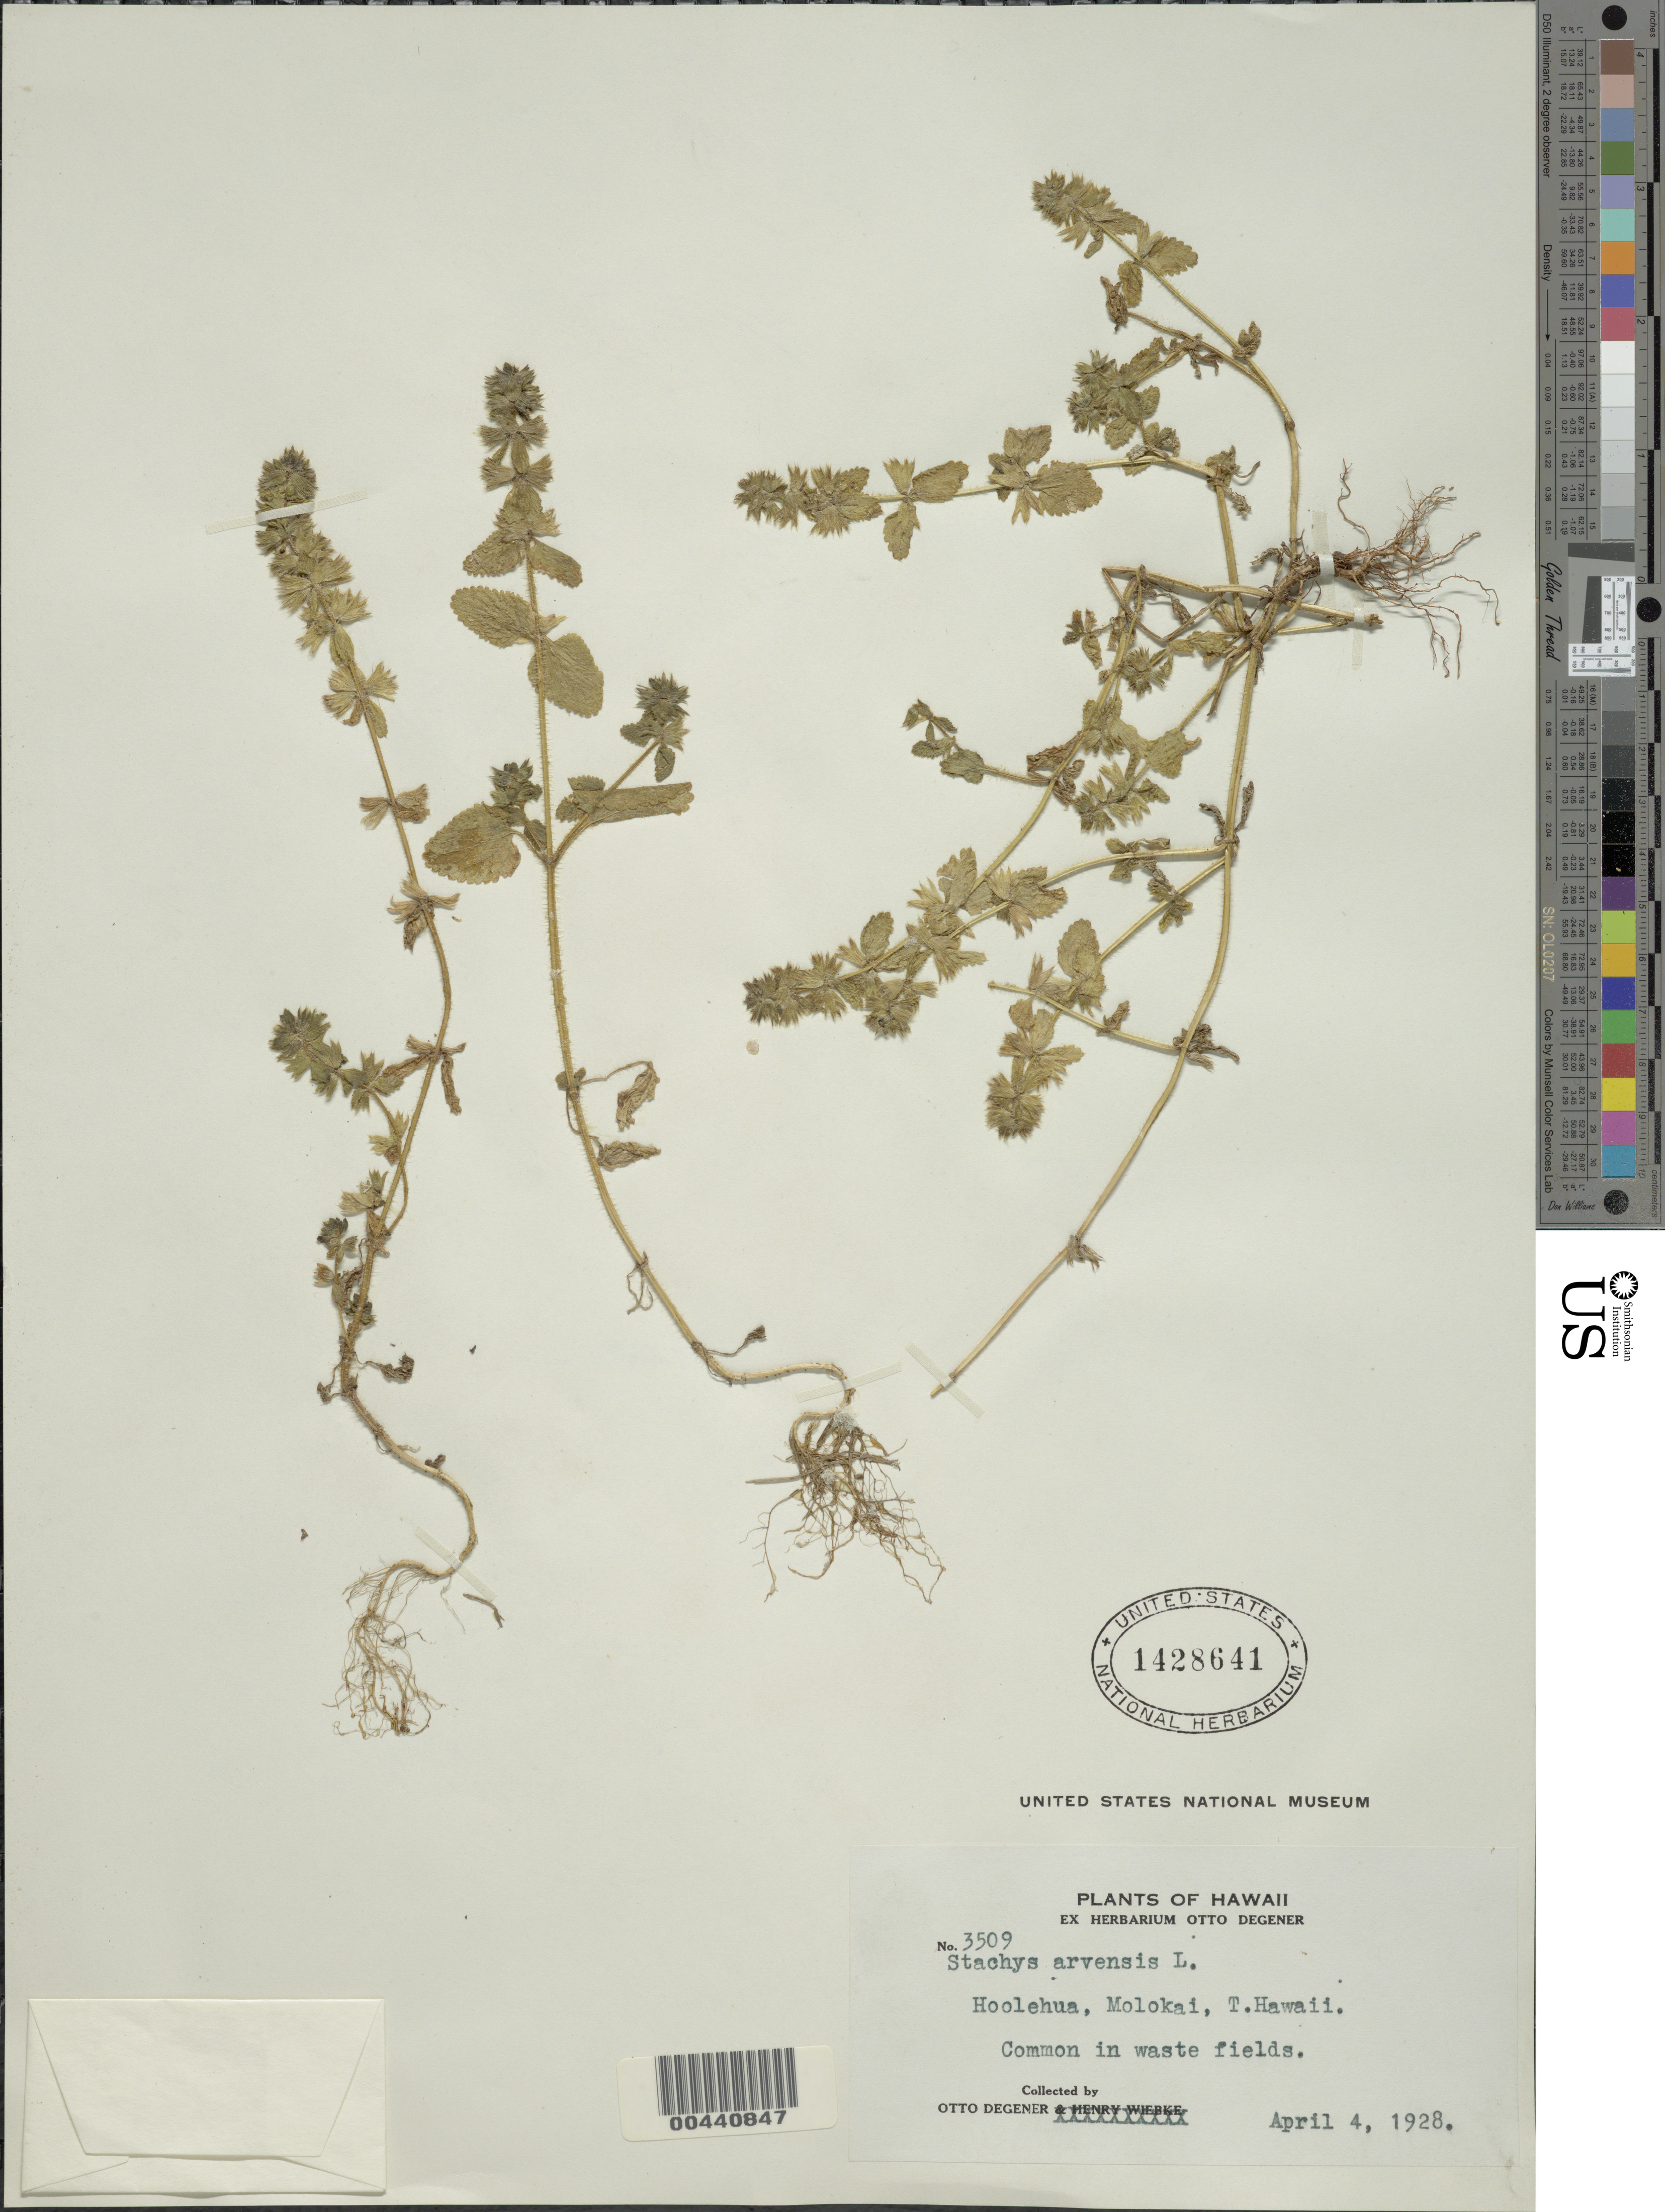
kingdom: Plantae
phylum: Tracheophyta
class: Magnoliopsida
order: Lamiales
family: Lamiaceae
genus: Stachys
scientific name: Stachys arvensis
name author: (L.) L.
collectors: O. Degener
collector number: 3509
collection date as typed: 4 Apr 1928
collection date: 1928-04-04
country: United States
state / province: Hawaii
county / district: Maui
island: Moloka'i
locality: Hoolehua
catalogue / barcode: US 1428641